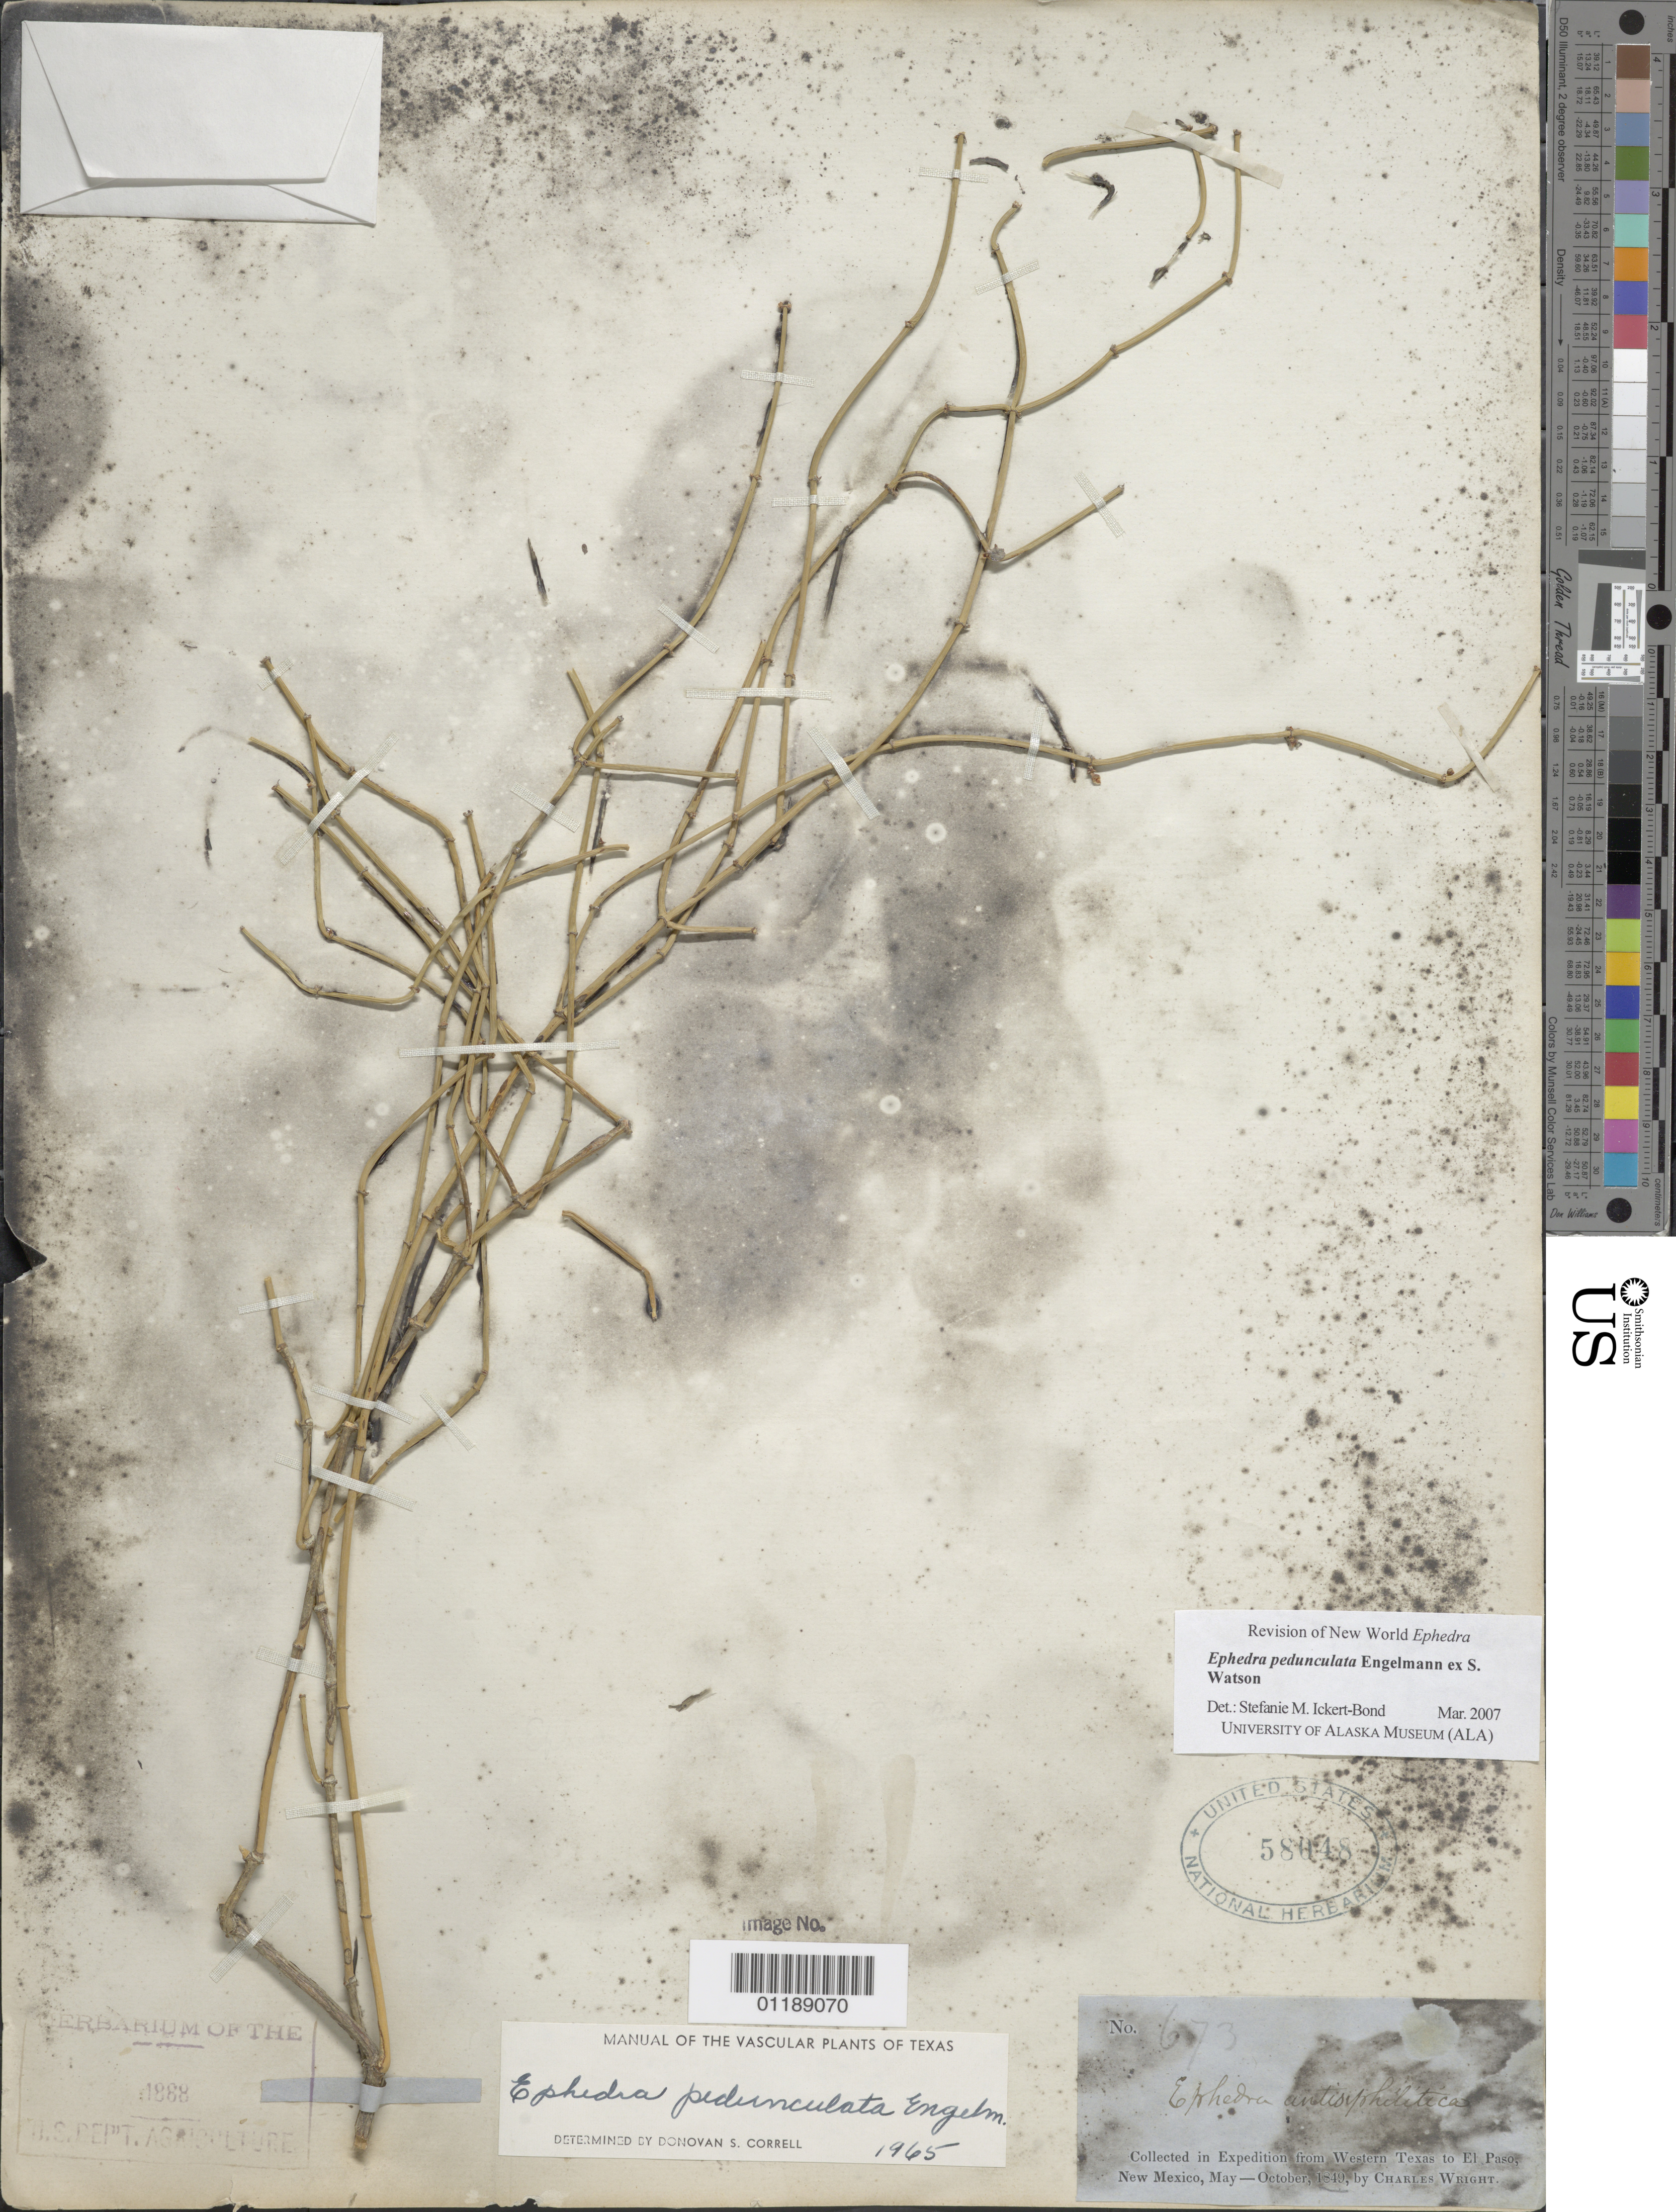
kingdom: Plantae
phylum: Tracheophyta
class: Gnetopsida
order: Ephedrales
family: Ephedraceae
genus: Ephedra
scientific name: Ephedra pedunculata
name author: Engelm. ex S. Watson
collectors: C. Wright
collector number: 673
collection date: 1849-05/1849-10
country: United States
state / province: New Mexico / Texas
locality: from Western Texas to El Paso, New Mexico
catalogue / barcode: US 58048